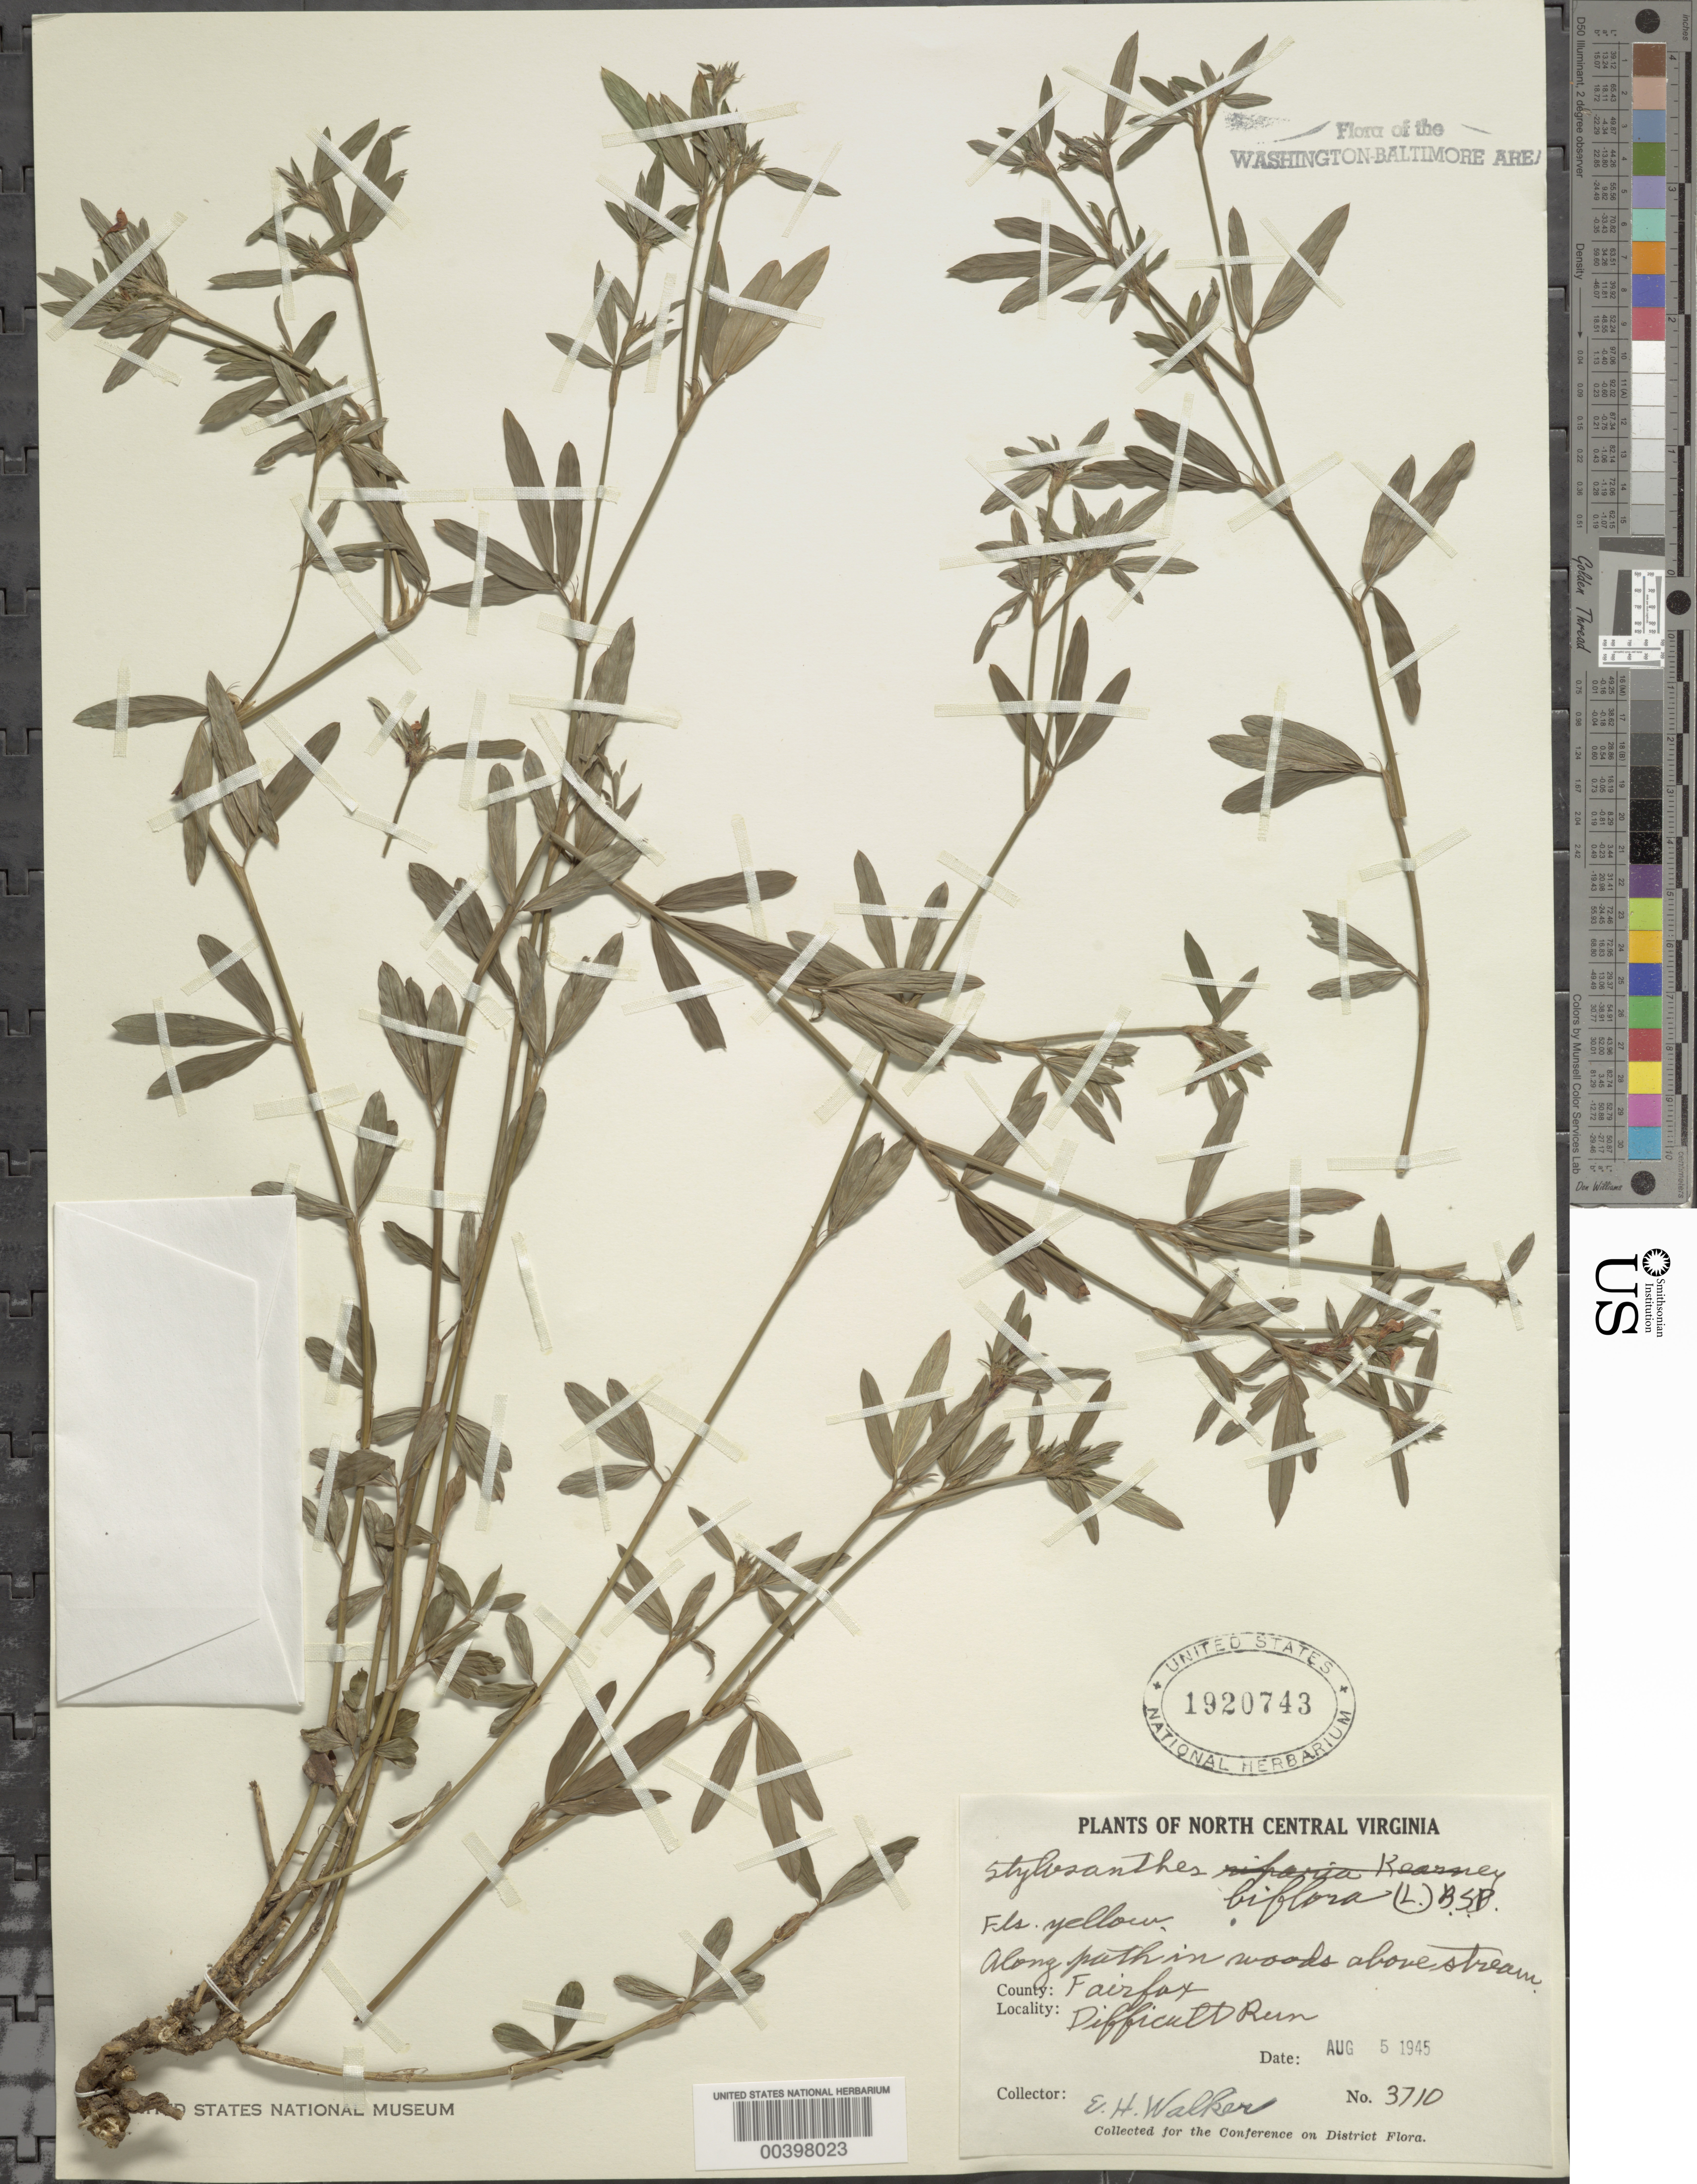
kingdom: Plantae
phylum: Tracheophyta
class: Magnoliopsida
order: Fabales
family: Fabaceae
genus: Stylosanthes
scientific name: Stylosanthes biflora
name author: (L.) Britton et al.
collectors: E. H. Walker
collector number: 3710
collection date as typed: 05 Aug 1945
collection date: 1945-08-05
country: United States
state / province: Virginia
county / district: Fairfax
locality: Difficult Run C. and O. Canal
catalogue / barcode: US 1920743